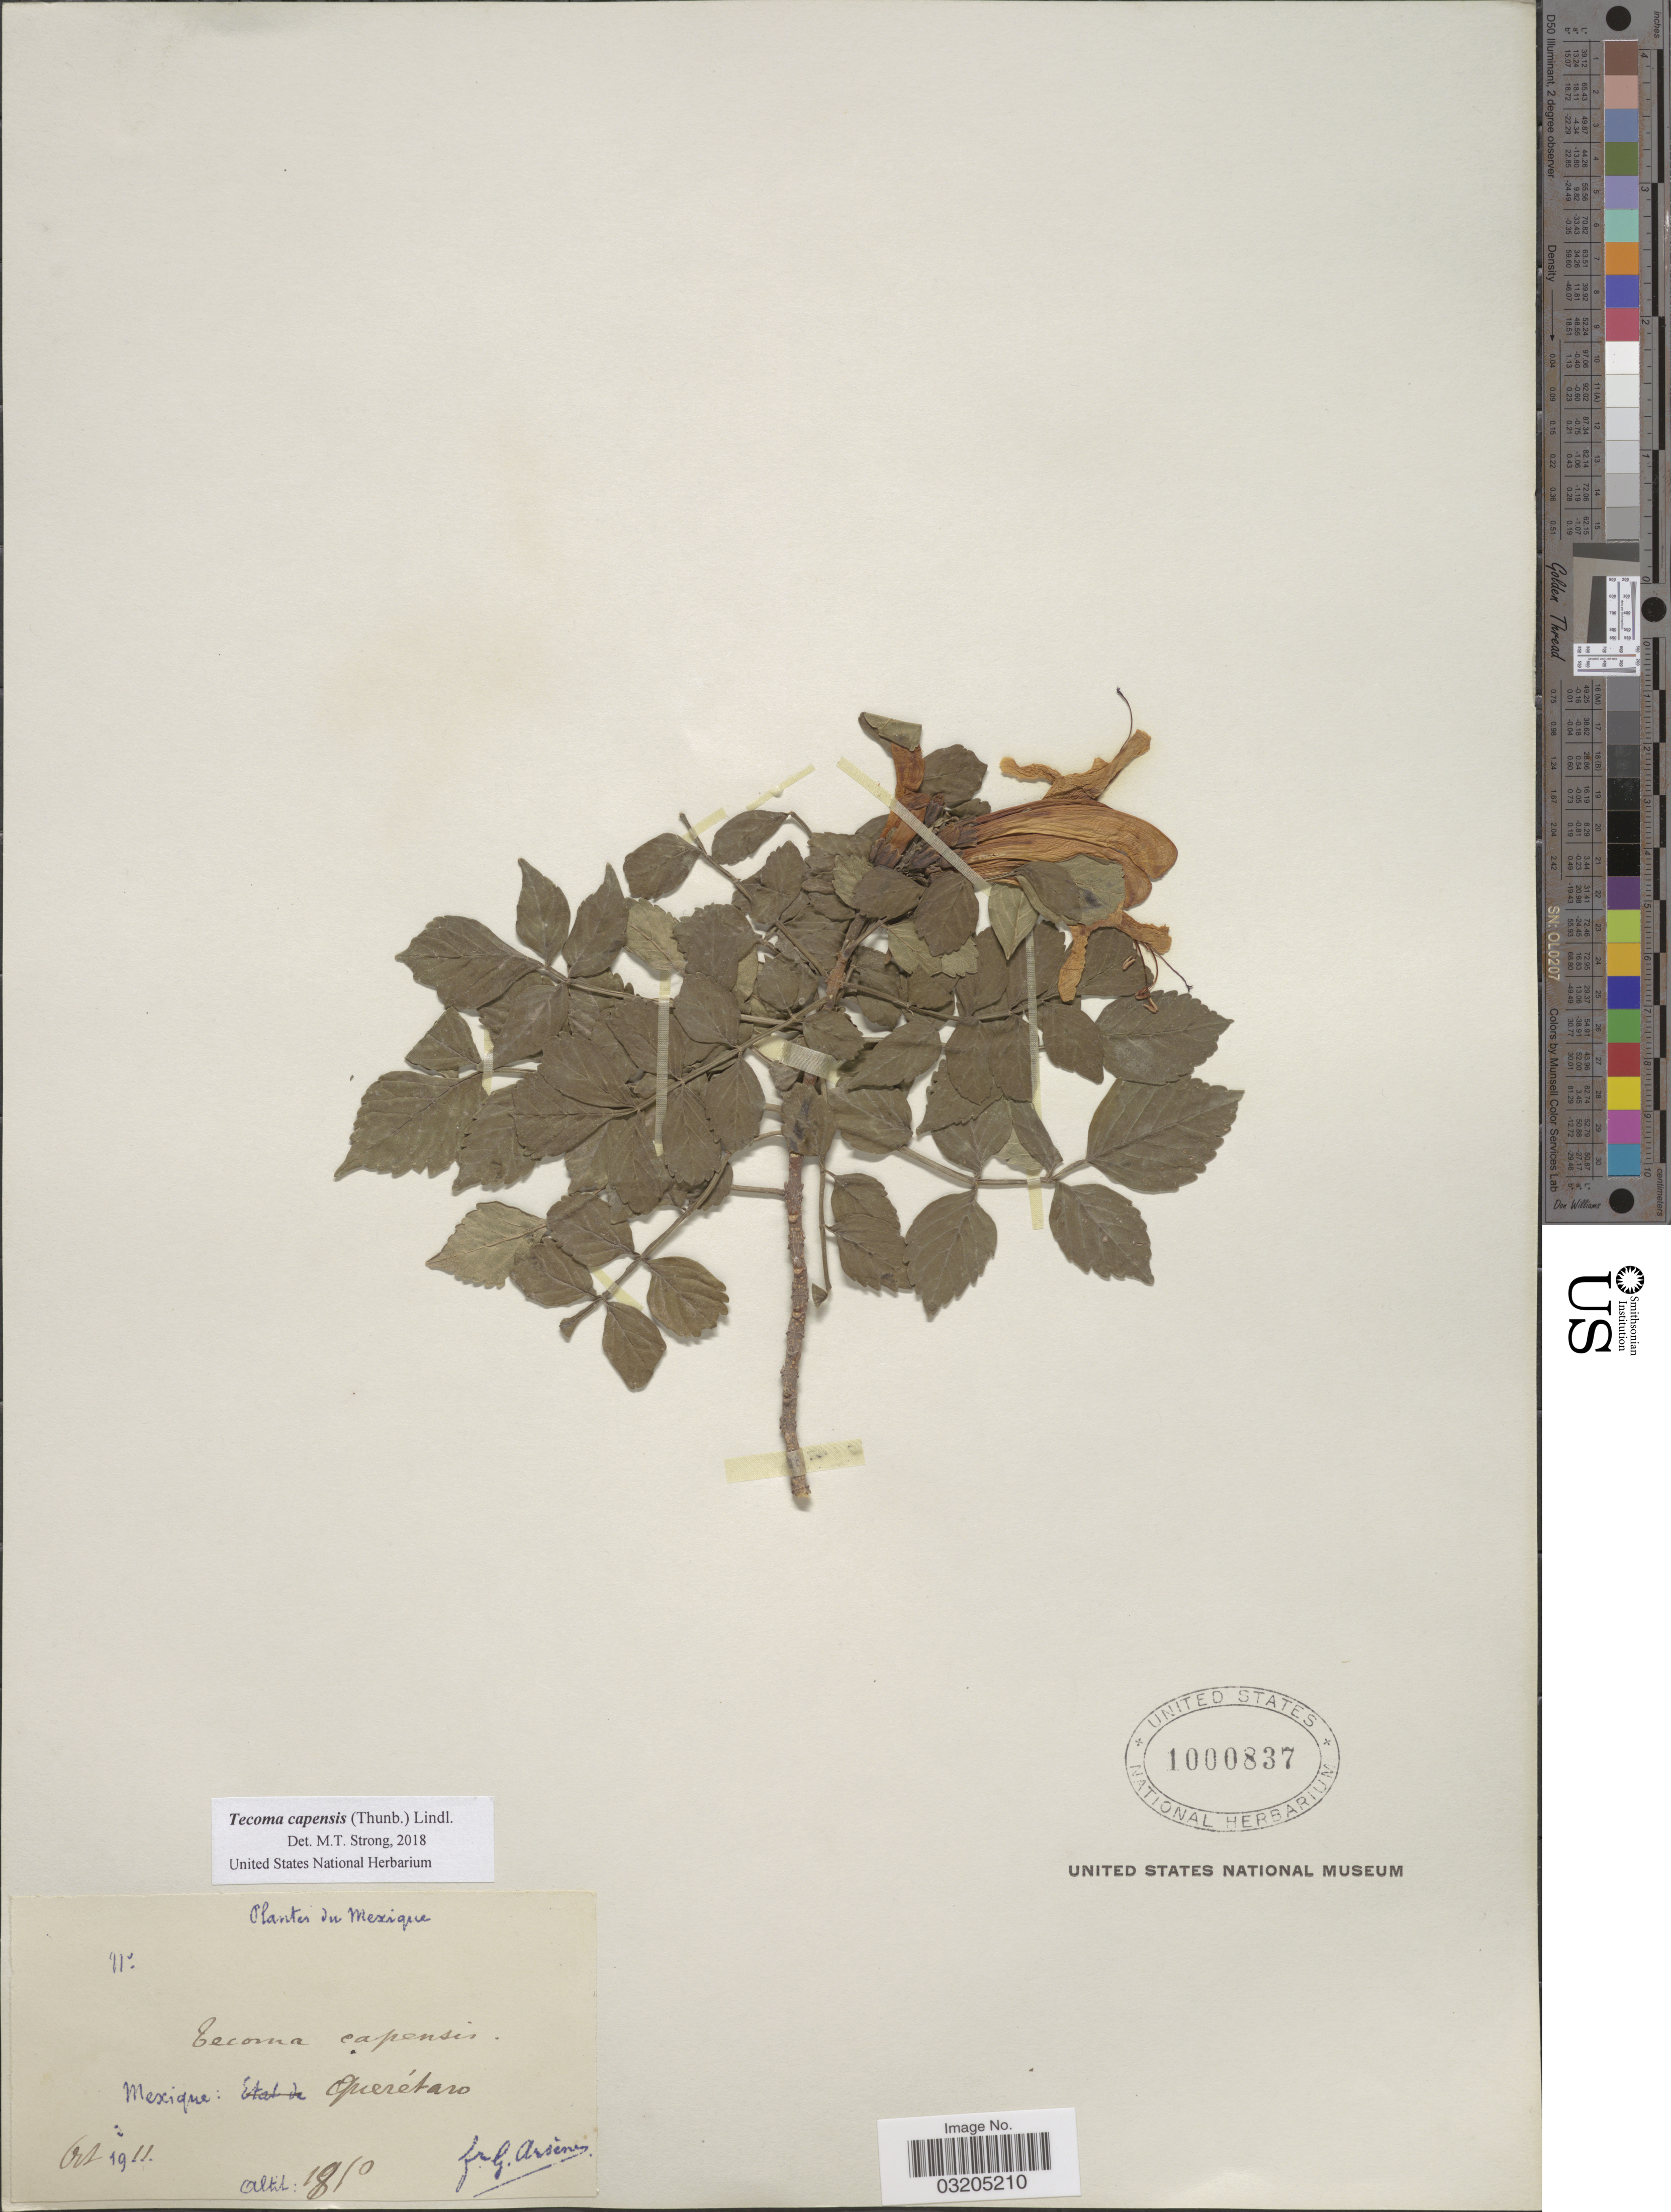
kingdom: Plantae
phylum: Tracheophyta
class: Magnoliopsida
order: Lamiales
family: Bignoniaceae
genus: Tecoma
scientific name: Tecoma capensis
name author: (Thunb.) Lindl.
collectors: Bro. G. Arsène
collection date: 1911-10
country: Mexico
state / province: Querétaro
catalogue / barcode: US 1000837